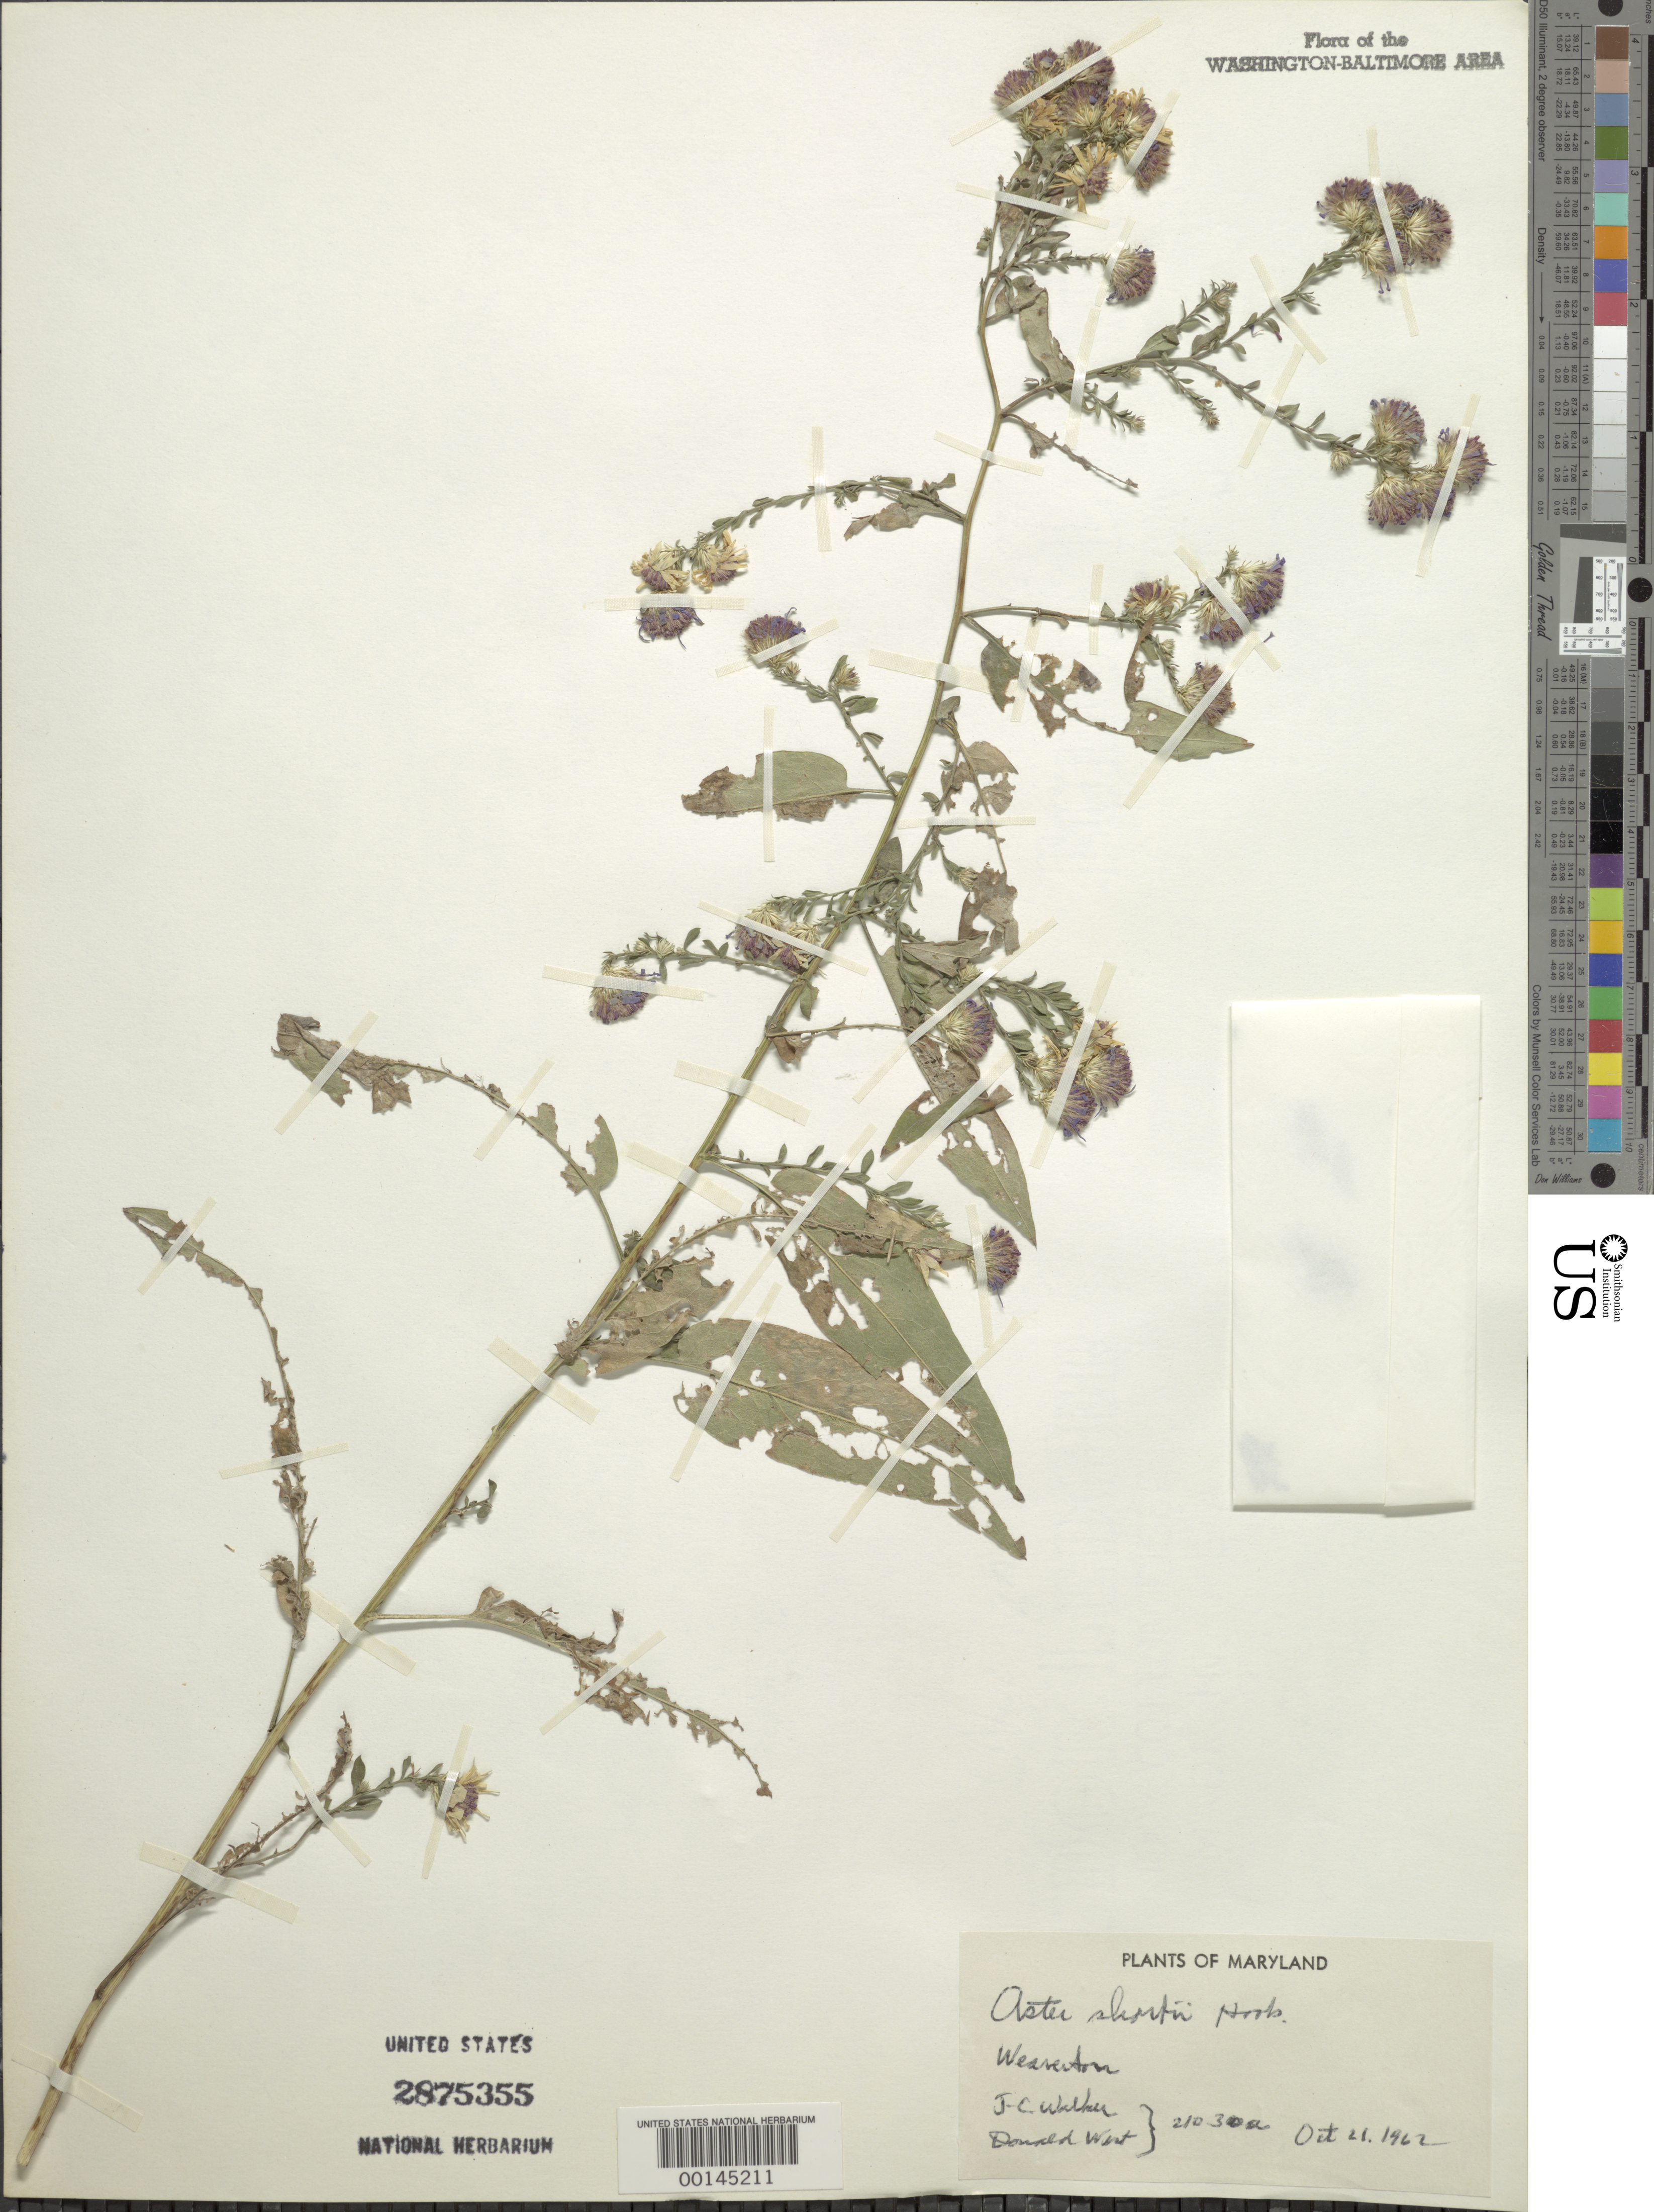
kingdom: Plantae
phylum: Tracheophyta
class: Magnoliopsida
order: Asterales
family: Asteraceae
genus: Symphyotrichum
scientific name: Symphyotrichum shortii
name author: (Lindl.) G.L. Nesom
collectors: J. Walker & D. West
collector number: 21030A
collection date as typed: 21 Oct 1962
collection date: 1962-10-21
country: United States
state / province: Maryland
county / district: Baltimore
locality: Weaverton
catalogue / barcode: US 2875355